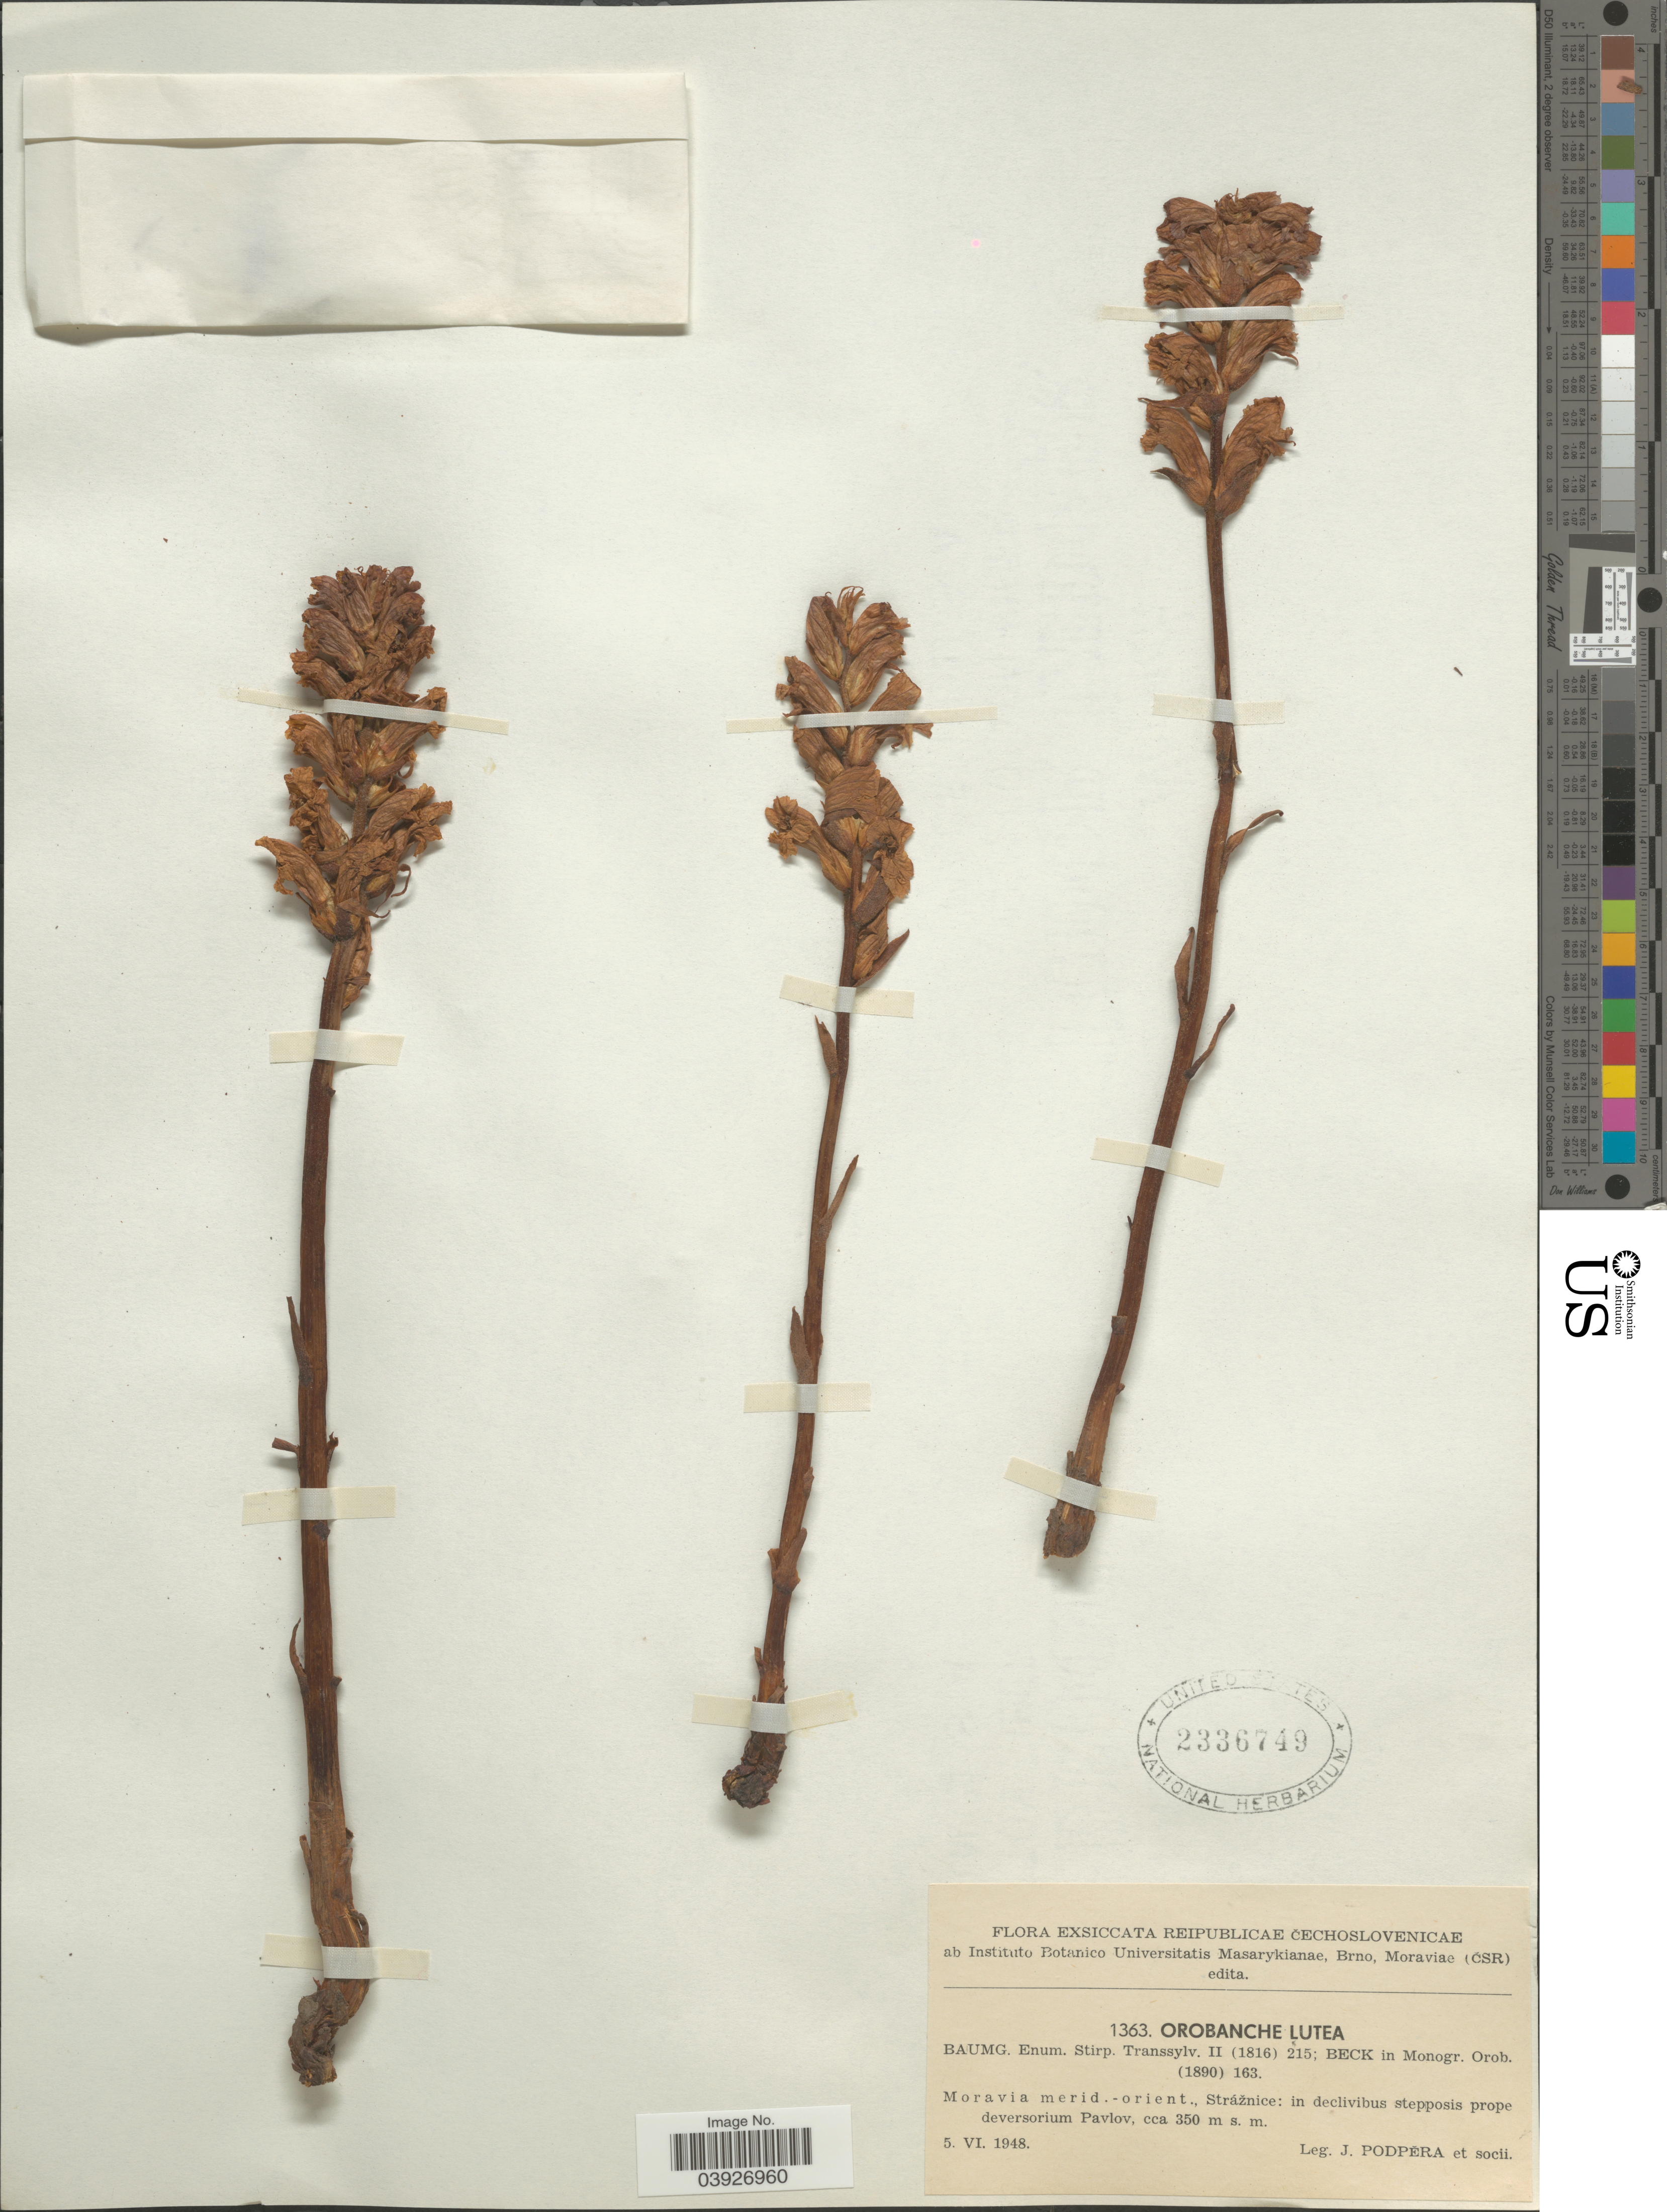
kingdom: Plantae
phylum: Tracheophyta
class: Magnoliopsida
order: Lamiales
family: Orobanchaceae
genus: Orobanche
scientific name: Orobanche lutea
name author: Baumg.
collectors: J. Podpera & Et socii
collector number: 1363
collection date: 1948-06-05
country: Czechia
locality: Moravia merid.- orient., Strážnice: in declivibus stepposis prope deversorium Pavlov.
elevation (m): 350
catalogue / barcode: US 2336749